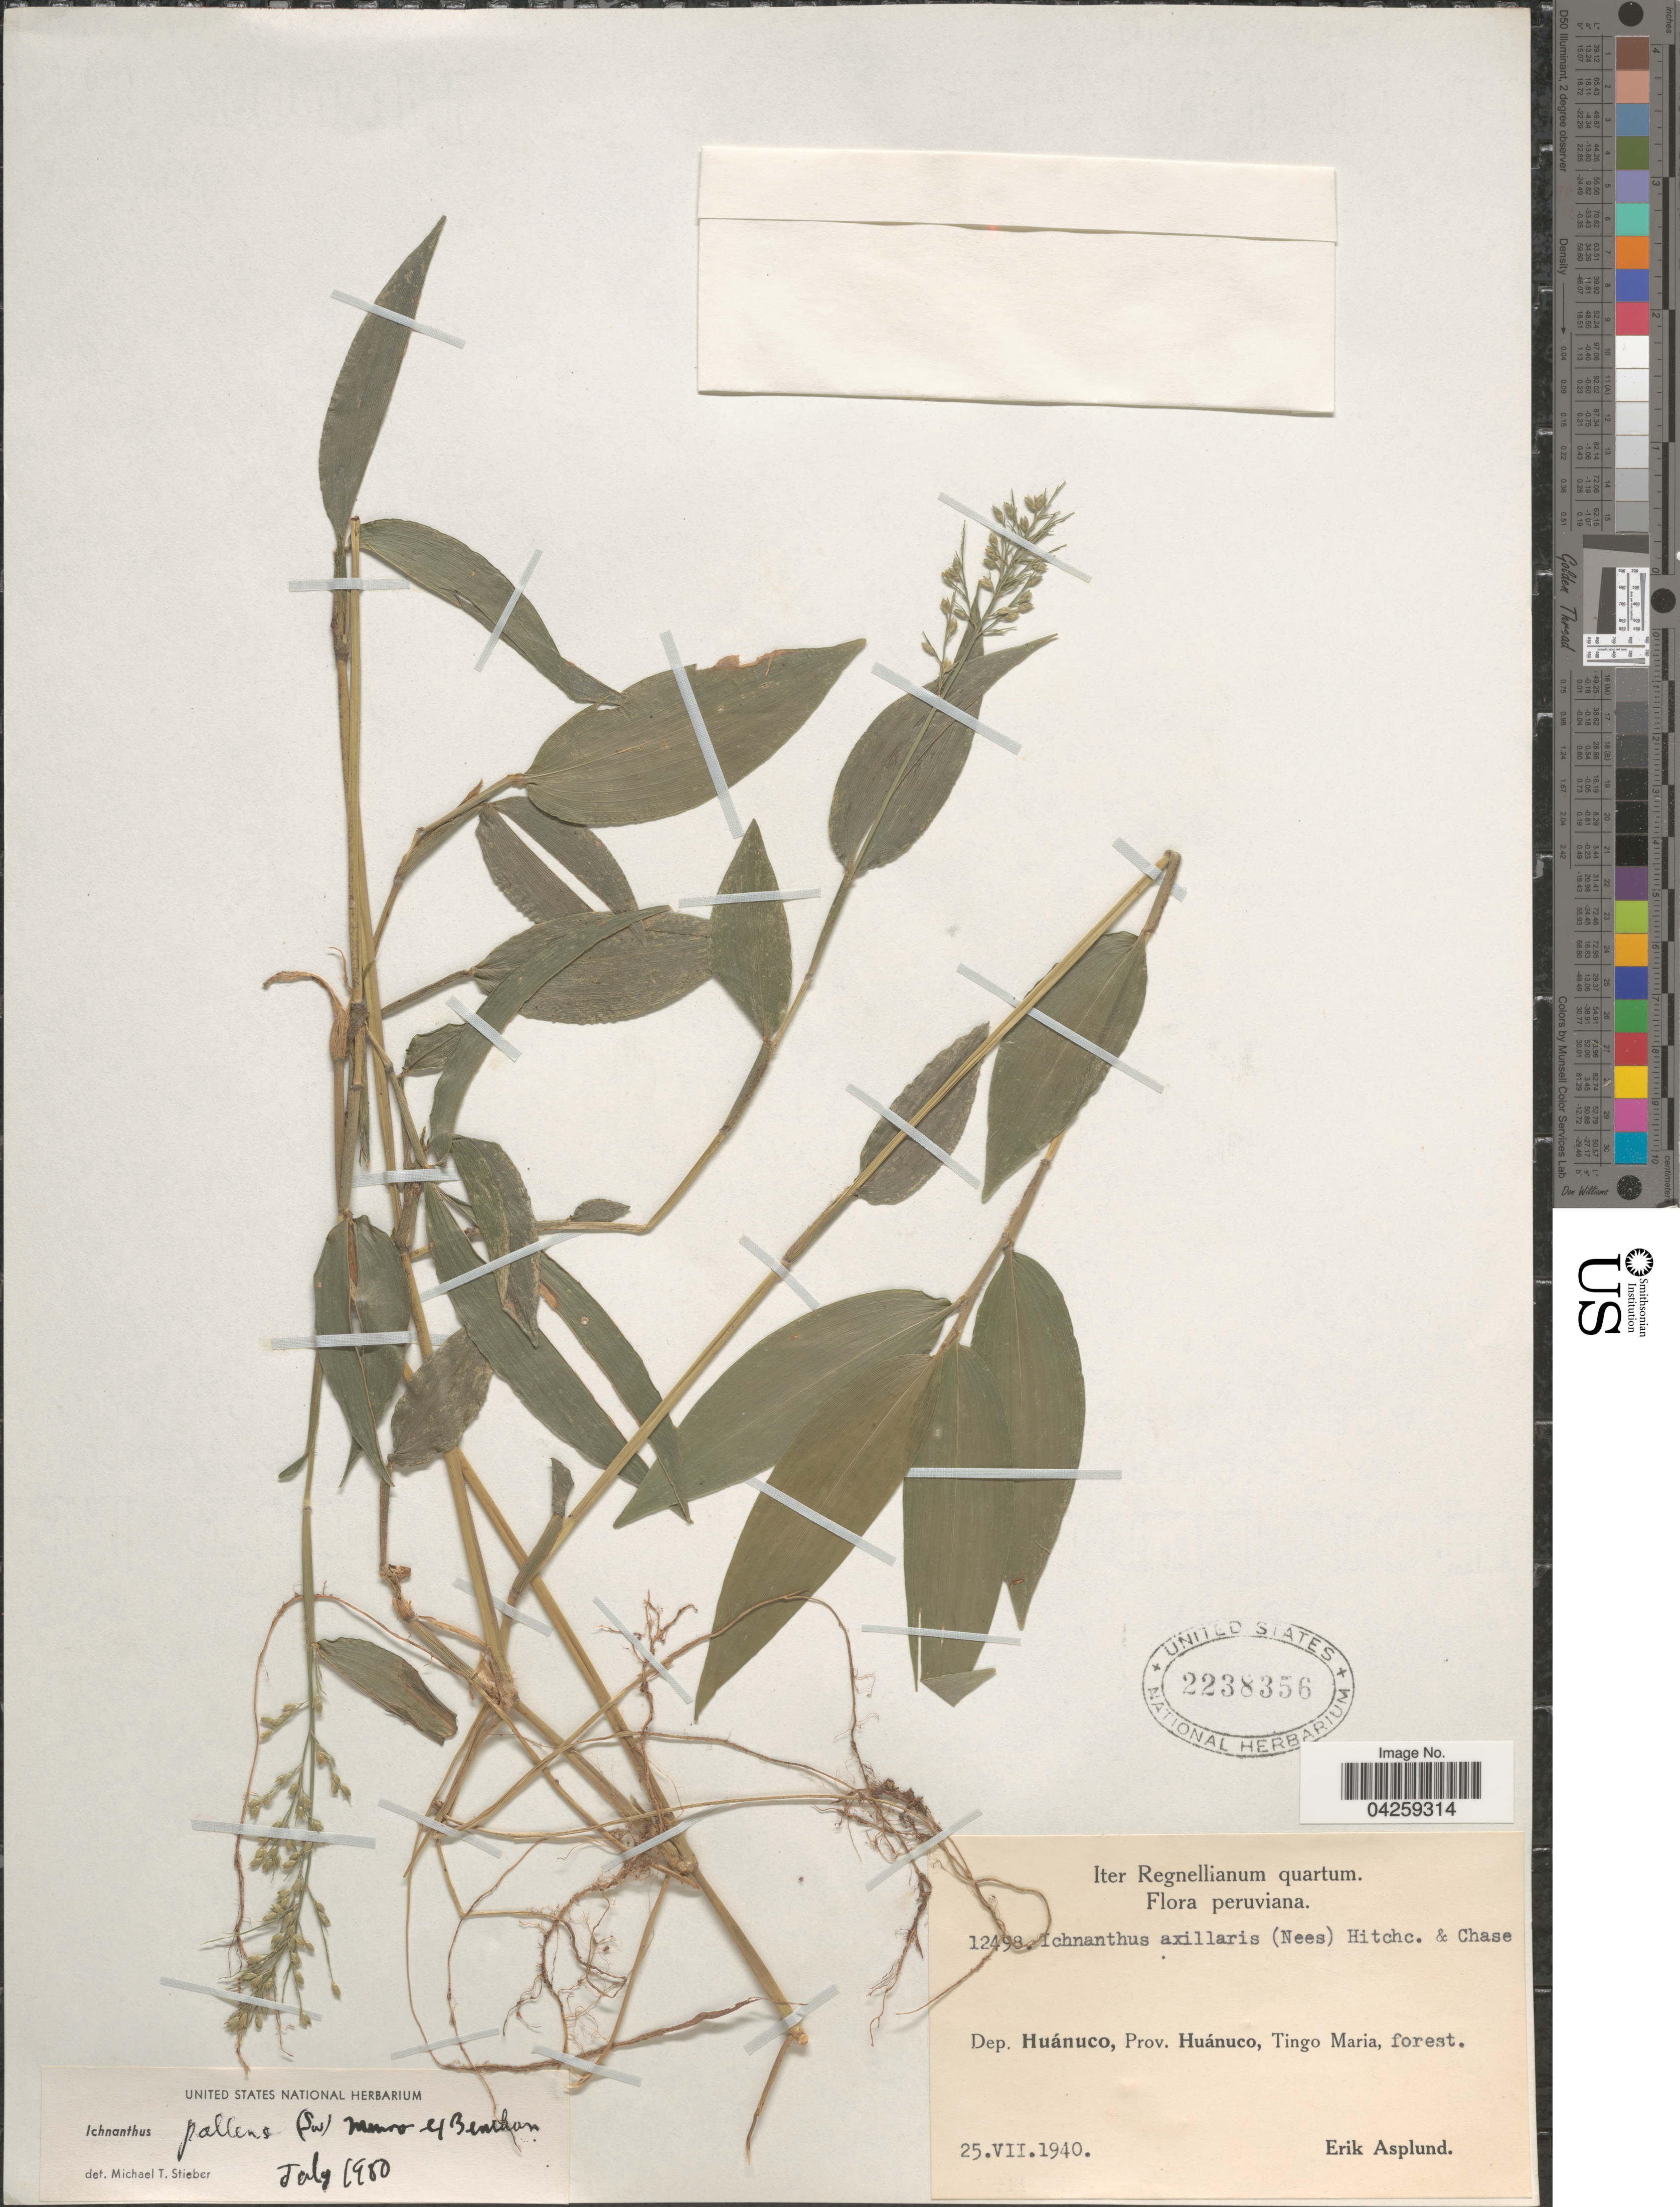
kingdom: Plantae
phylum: Tracheophyta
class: Liliopsida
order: Poales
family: Poaceae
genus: Ichnanthus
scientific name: Ichnanthus pallens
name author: (Sw.) Munro ex Benth.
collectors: E. Asplund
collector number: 12498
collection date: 1940-07-25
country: Peru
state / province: Huánuco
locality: Iter Regnellianum quartum. Peruviana. Dep. Huánuco, Tingo Maria, forest.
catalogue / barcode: US 2238356